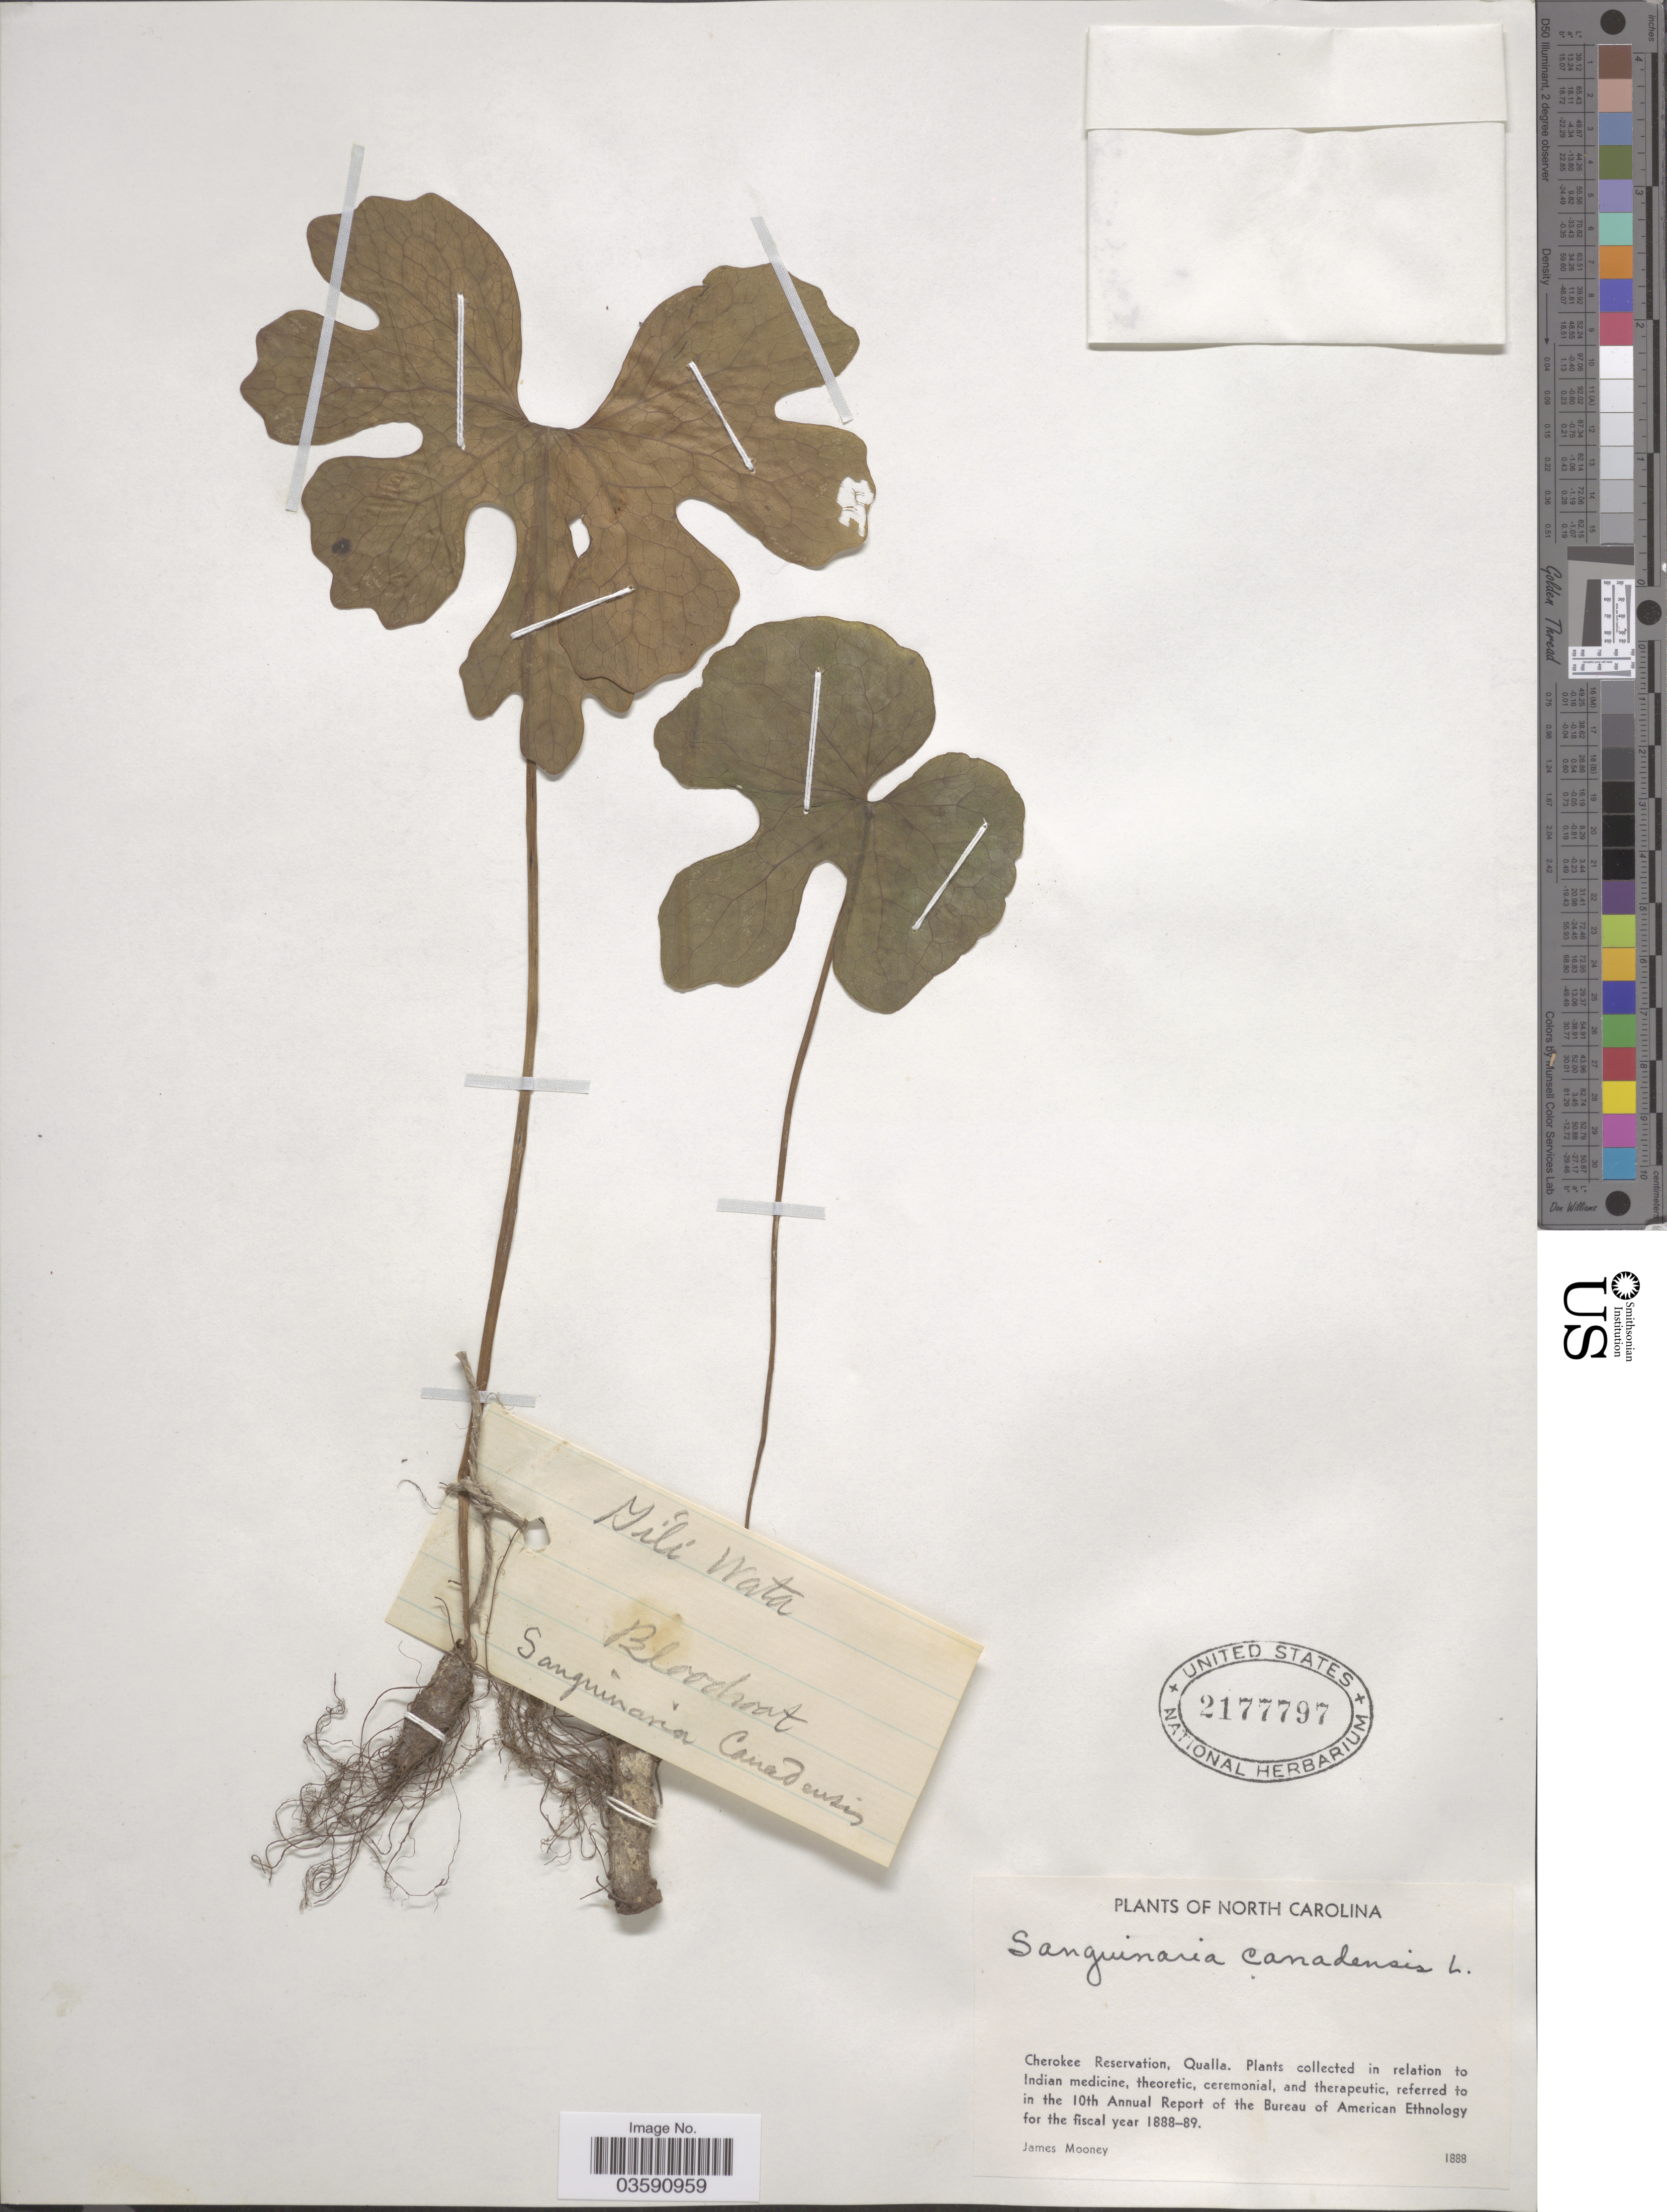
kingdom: Plantae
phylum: Tracheophyta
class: Magnoliopsida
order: Ranunculales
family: Papaveraceae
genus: Sanguinaria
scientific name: Sanguinaria canadensis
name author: L.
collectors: J. Mooney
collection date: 1888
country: United States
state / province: North Carolina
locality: Cherokee Reservation, Qualla.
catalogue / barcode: US 2177797